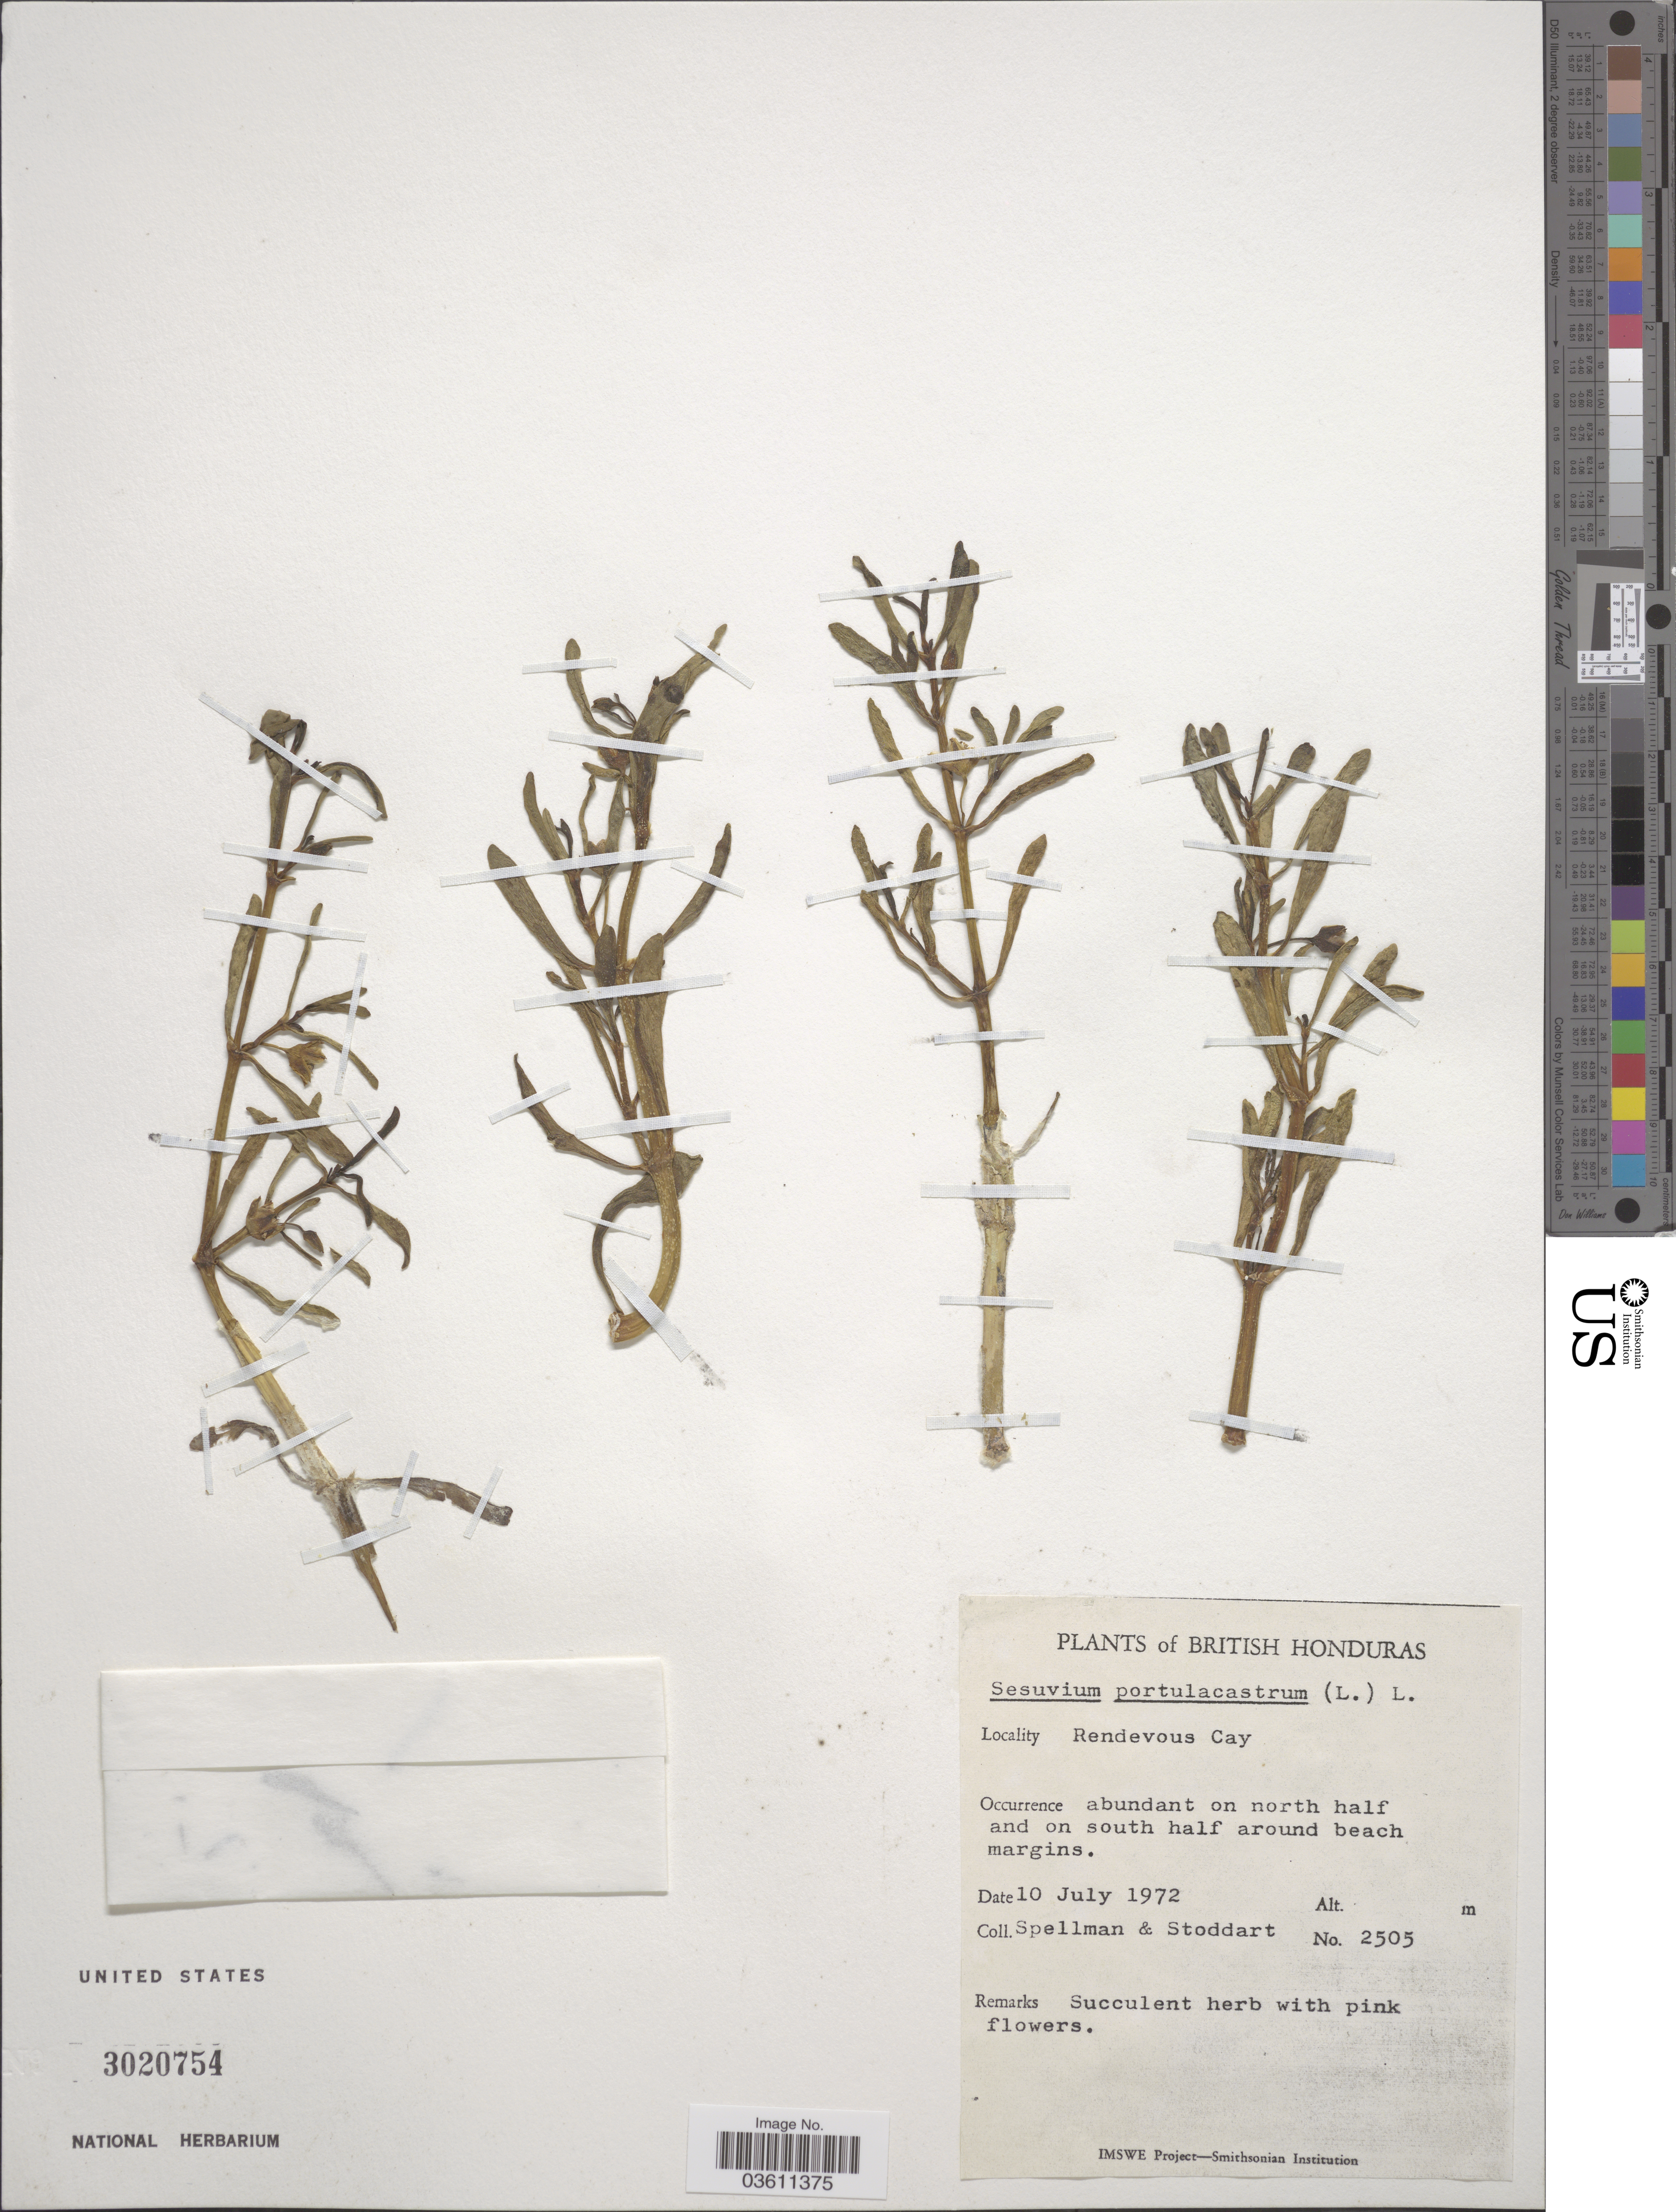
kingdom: Plantae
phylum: Tracheophyta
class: Magnoliopsida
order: Caryophyllales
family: Aizoaceae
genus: Sesuvium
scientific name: Sesuvium portulacastrum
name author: (L.) L.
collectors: Spellman, -- & -. Stoddart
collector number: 2505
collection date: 1972-07-10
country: Belize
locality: British Honduras. Rendevous Cay.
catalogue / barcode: US 3020754